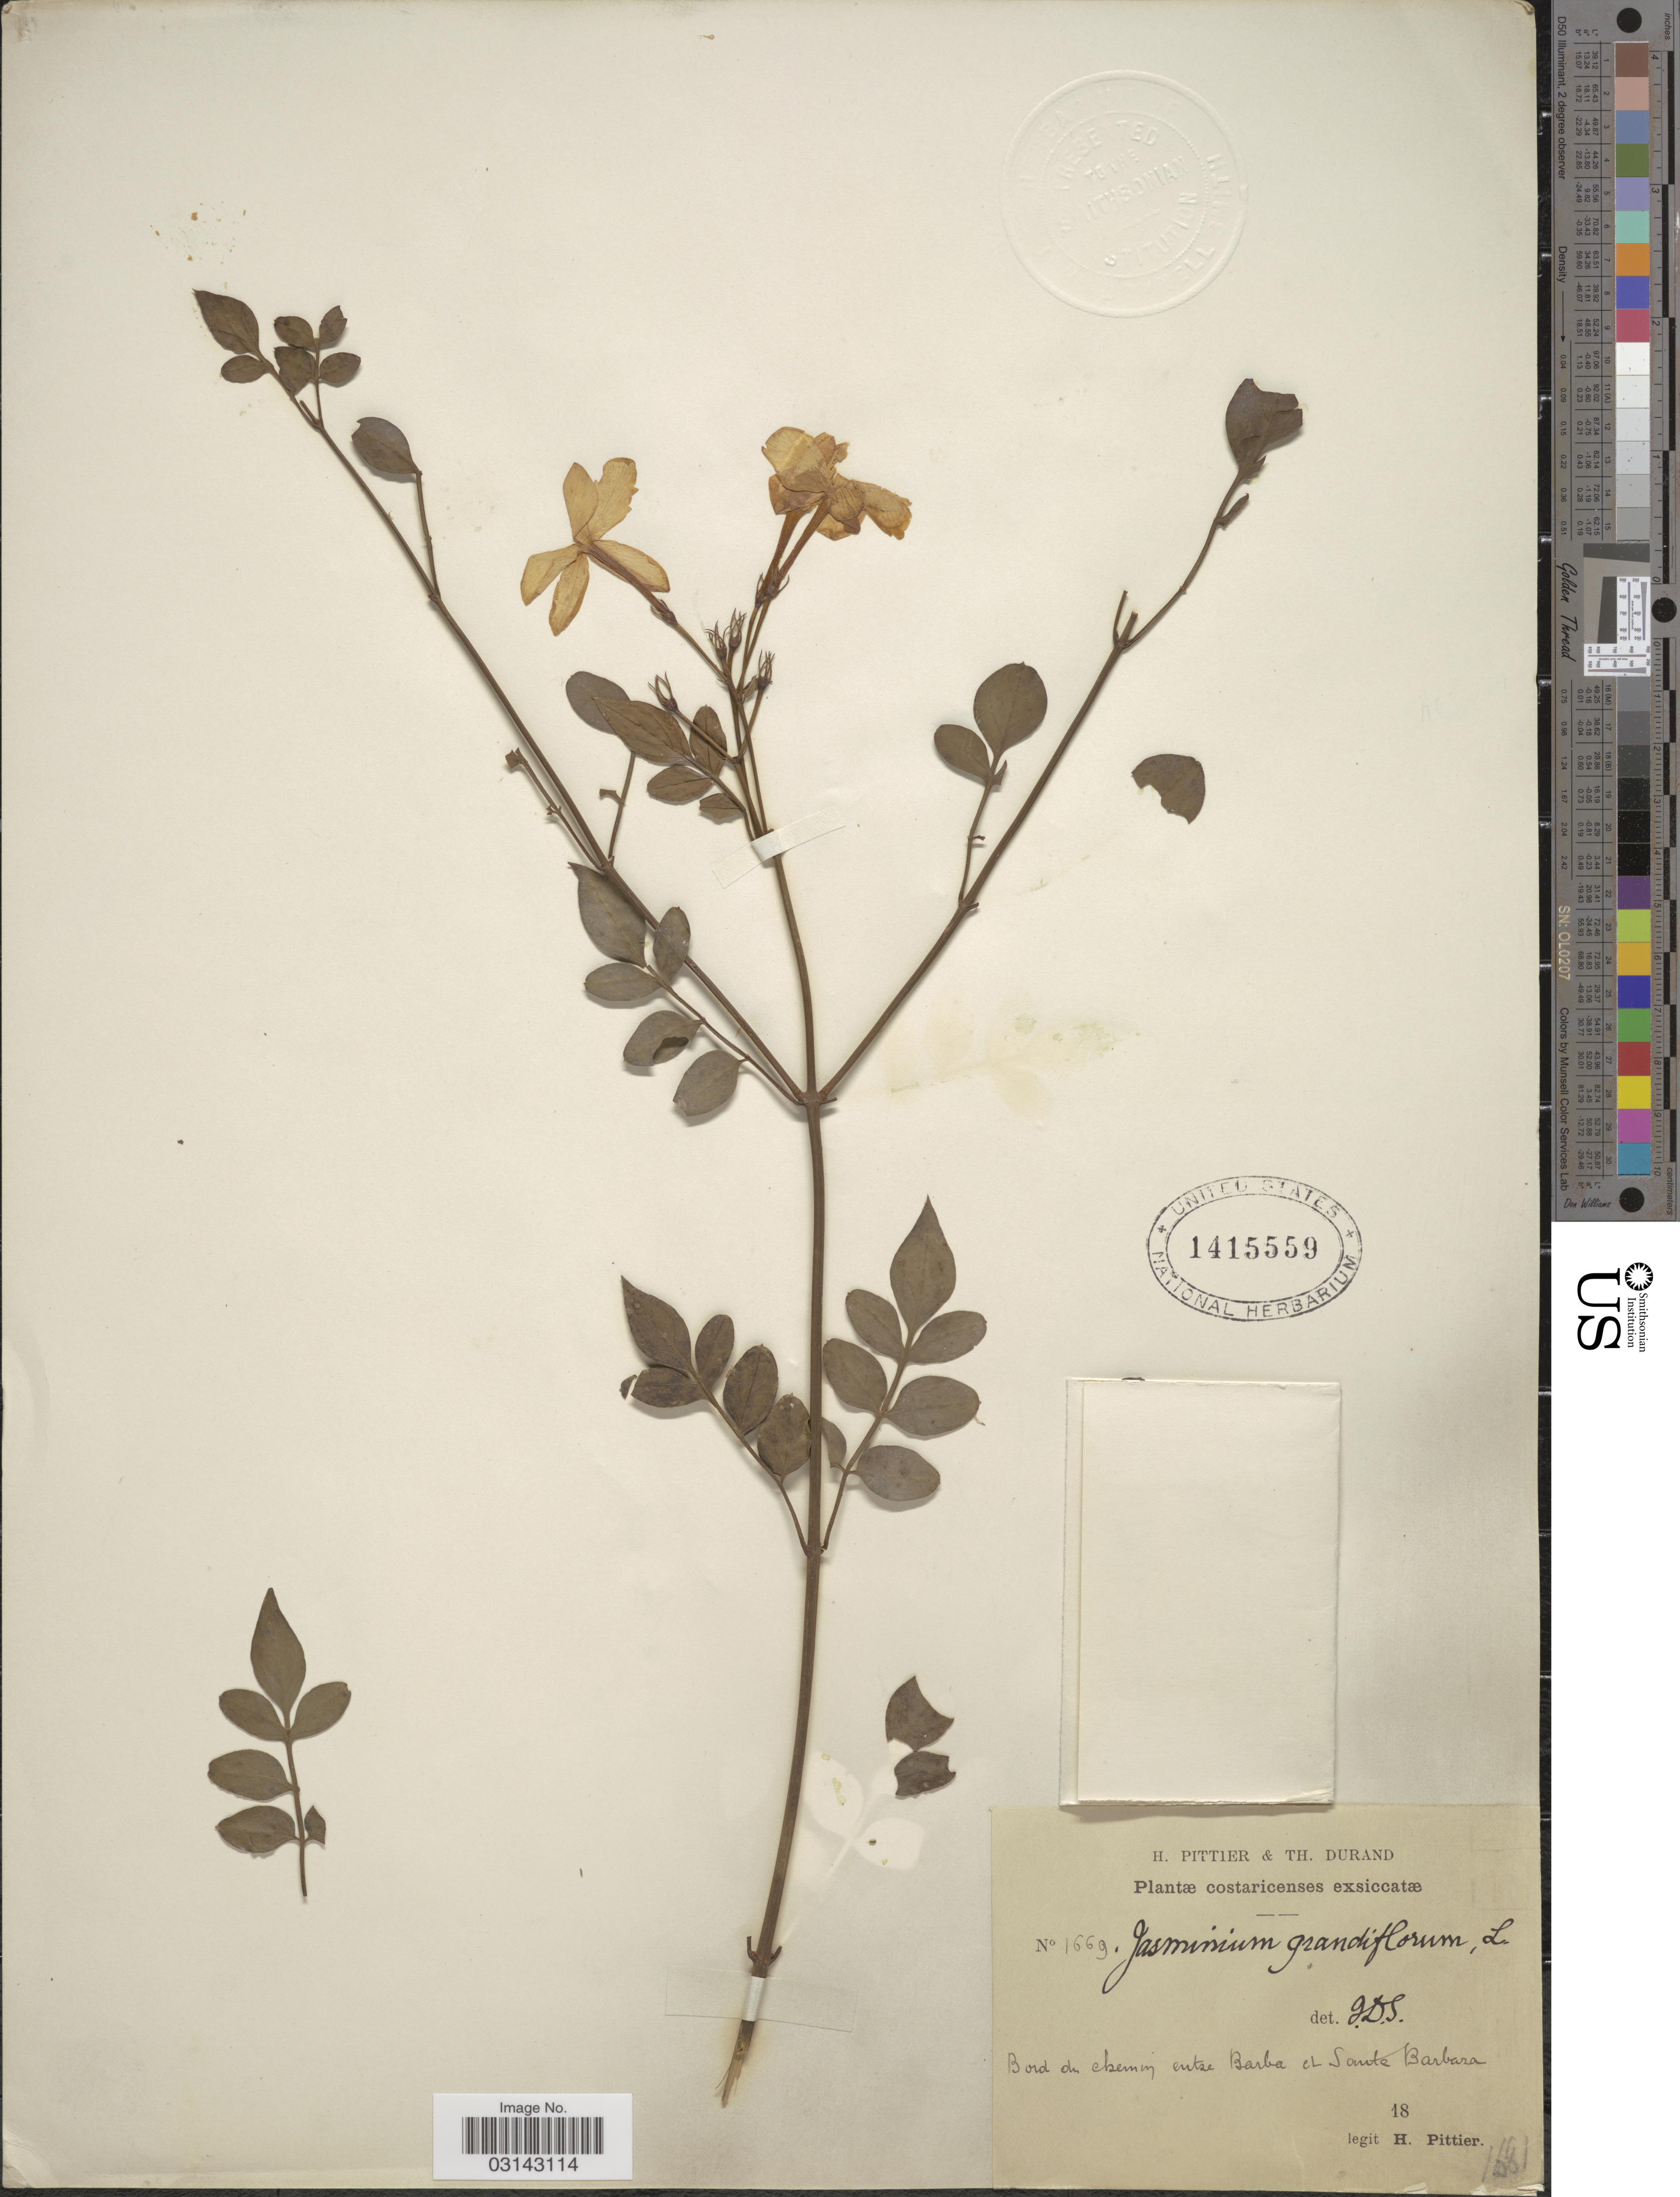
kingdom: Plantae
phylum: Tracheophyta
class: Magnoliopsida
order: Lamiales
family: Oleaceae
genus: Jasminum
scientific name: Jasminum officinale f. grandiflorum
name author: (L.) Kobuski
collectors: H. F. Pittier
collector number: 1669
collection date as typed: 18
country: Costa Rica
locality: Bord du chemin entre Barba et Santa Barbara.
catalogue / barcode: US 1415559